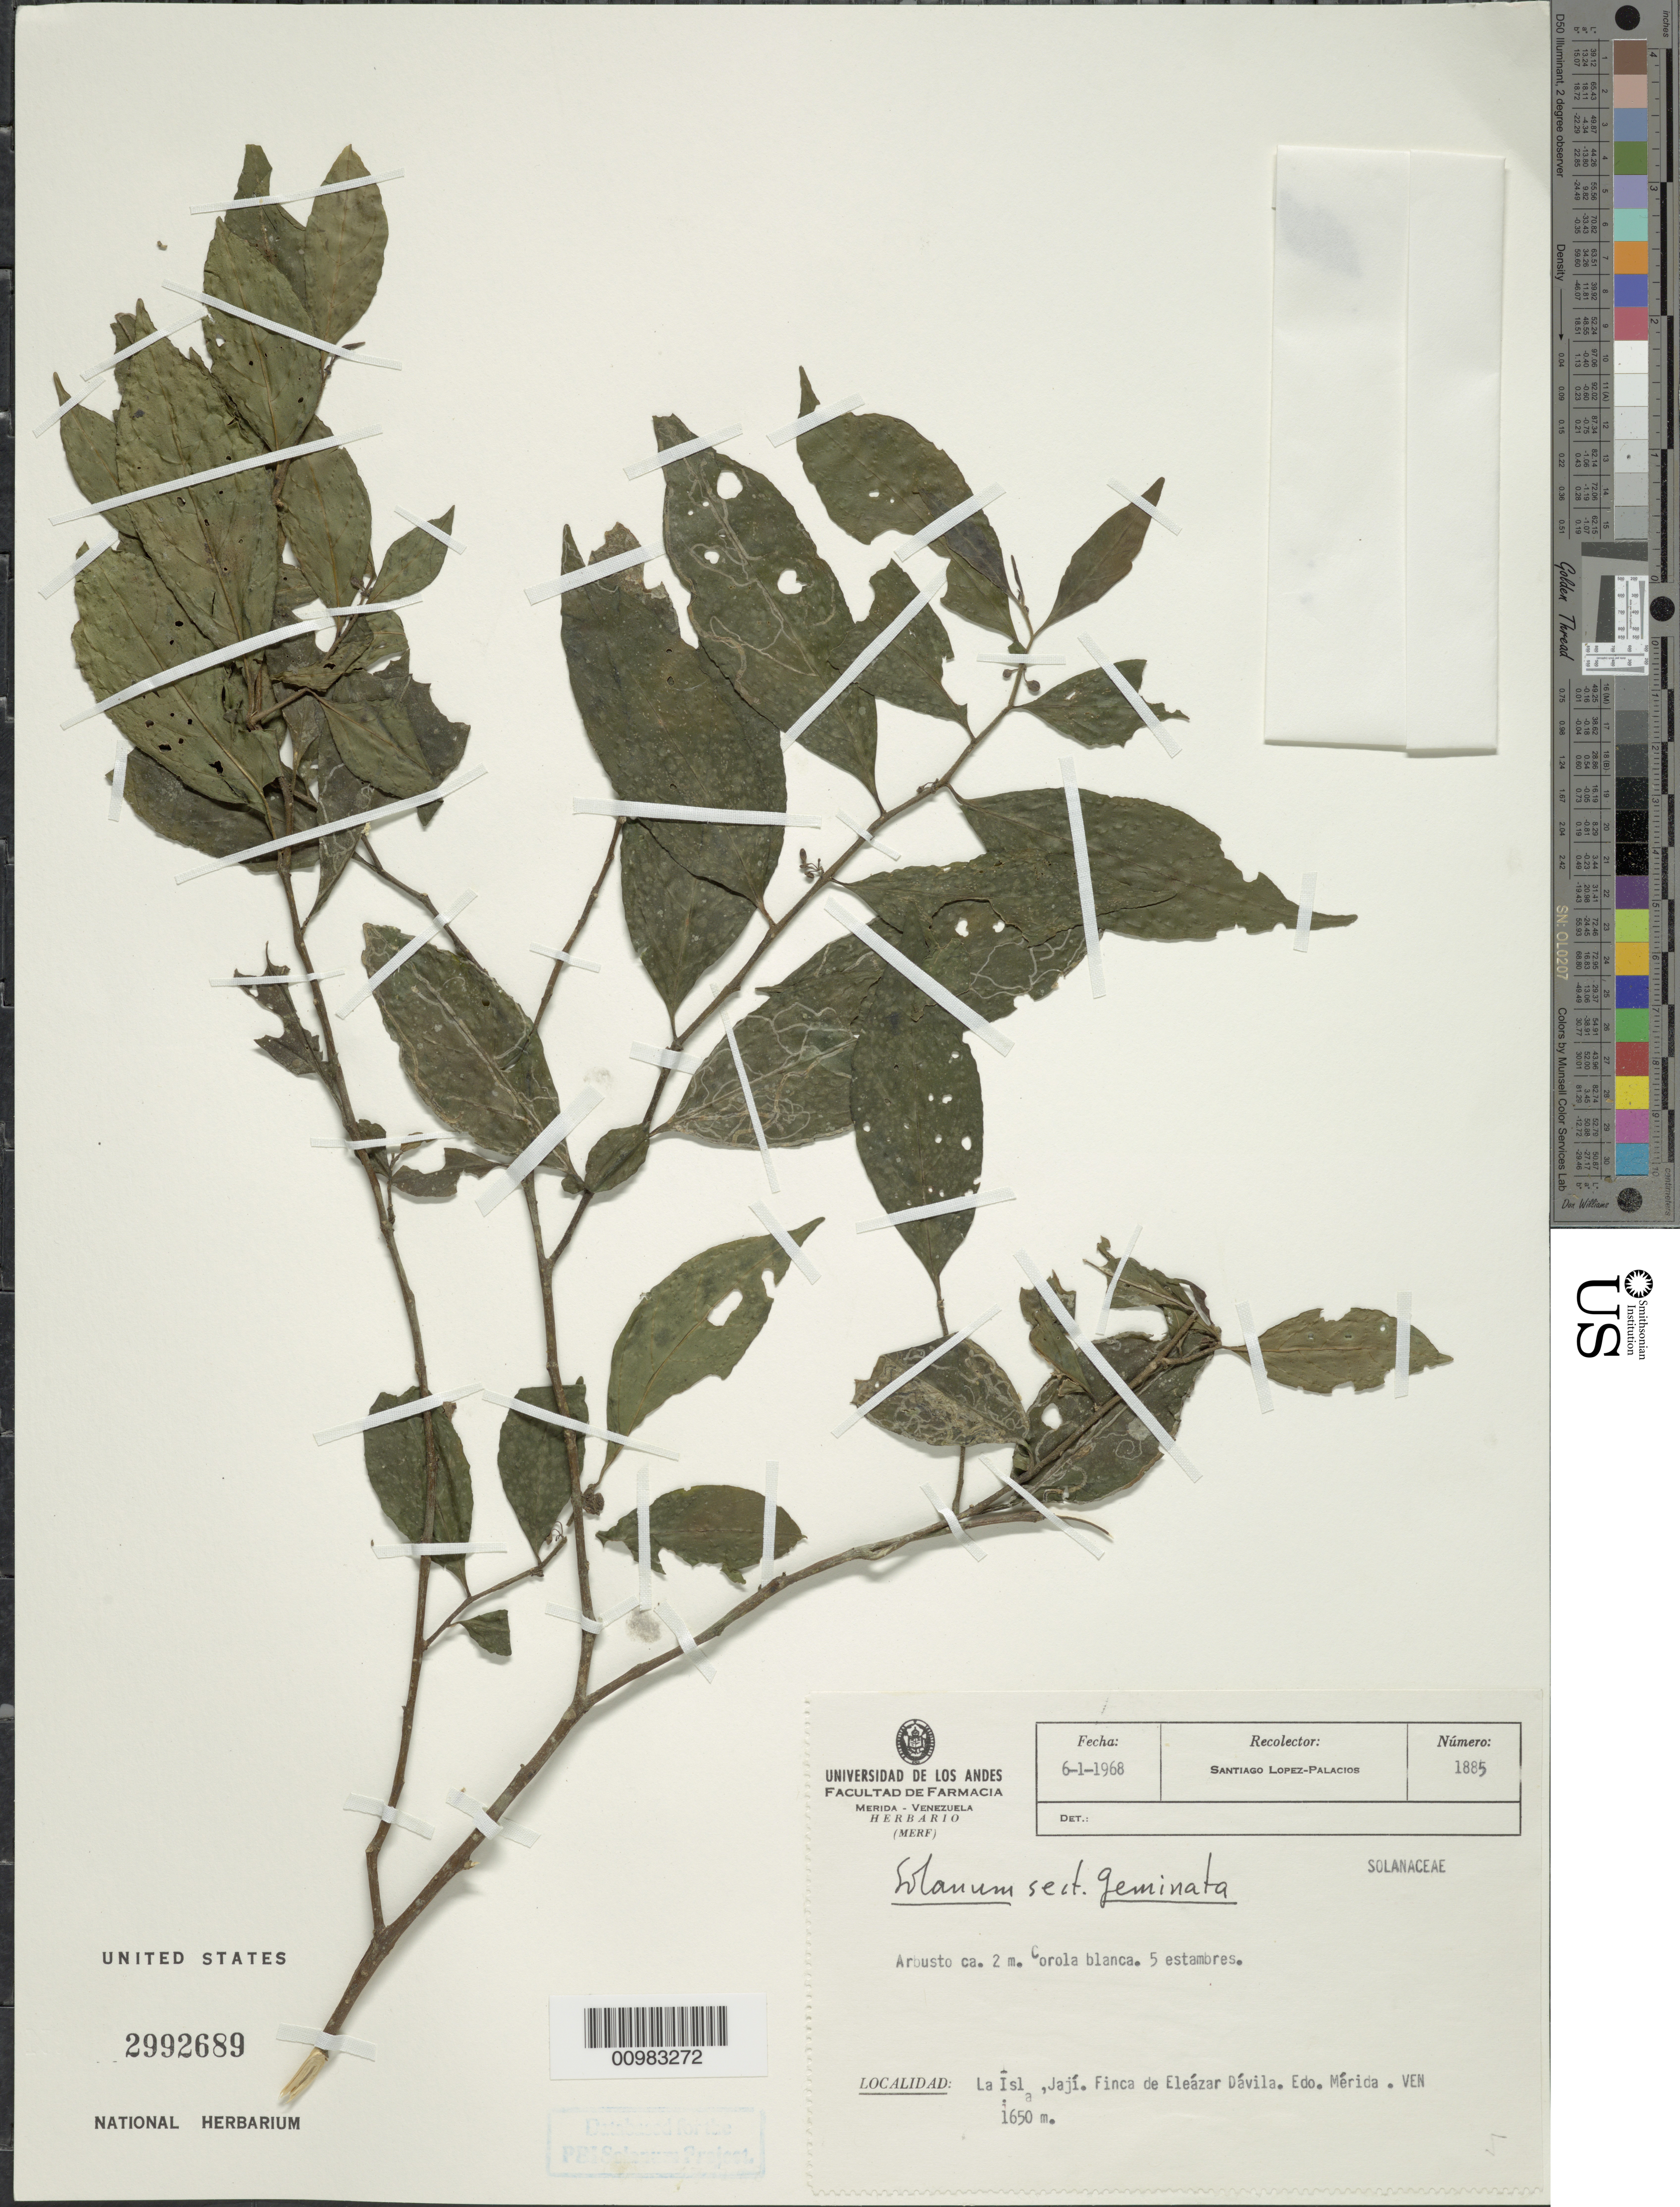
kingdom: Plantae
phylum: Tracheophyta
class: Magnoliopsida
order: Solanales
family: Solanaceae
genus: Solanum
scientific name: Solanum dissimile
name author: C.V. Morton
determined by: Knapp, S. D.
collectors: S. López-Palacios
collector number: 1885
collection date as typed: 6 Jan 1968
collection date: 1968-01-06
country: Venezuela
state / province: Mérida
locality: Jají, Finca de Eleázar Dávila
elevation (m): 1650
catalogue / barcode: US 2992689